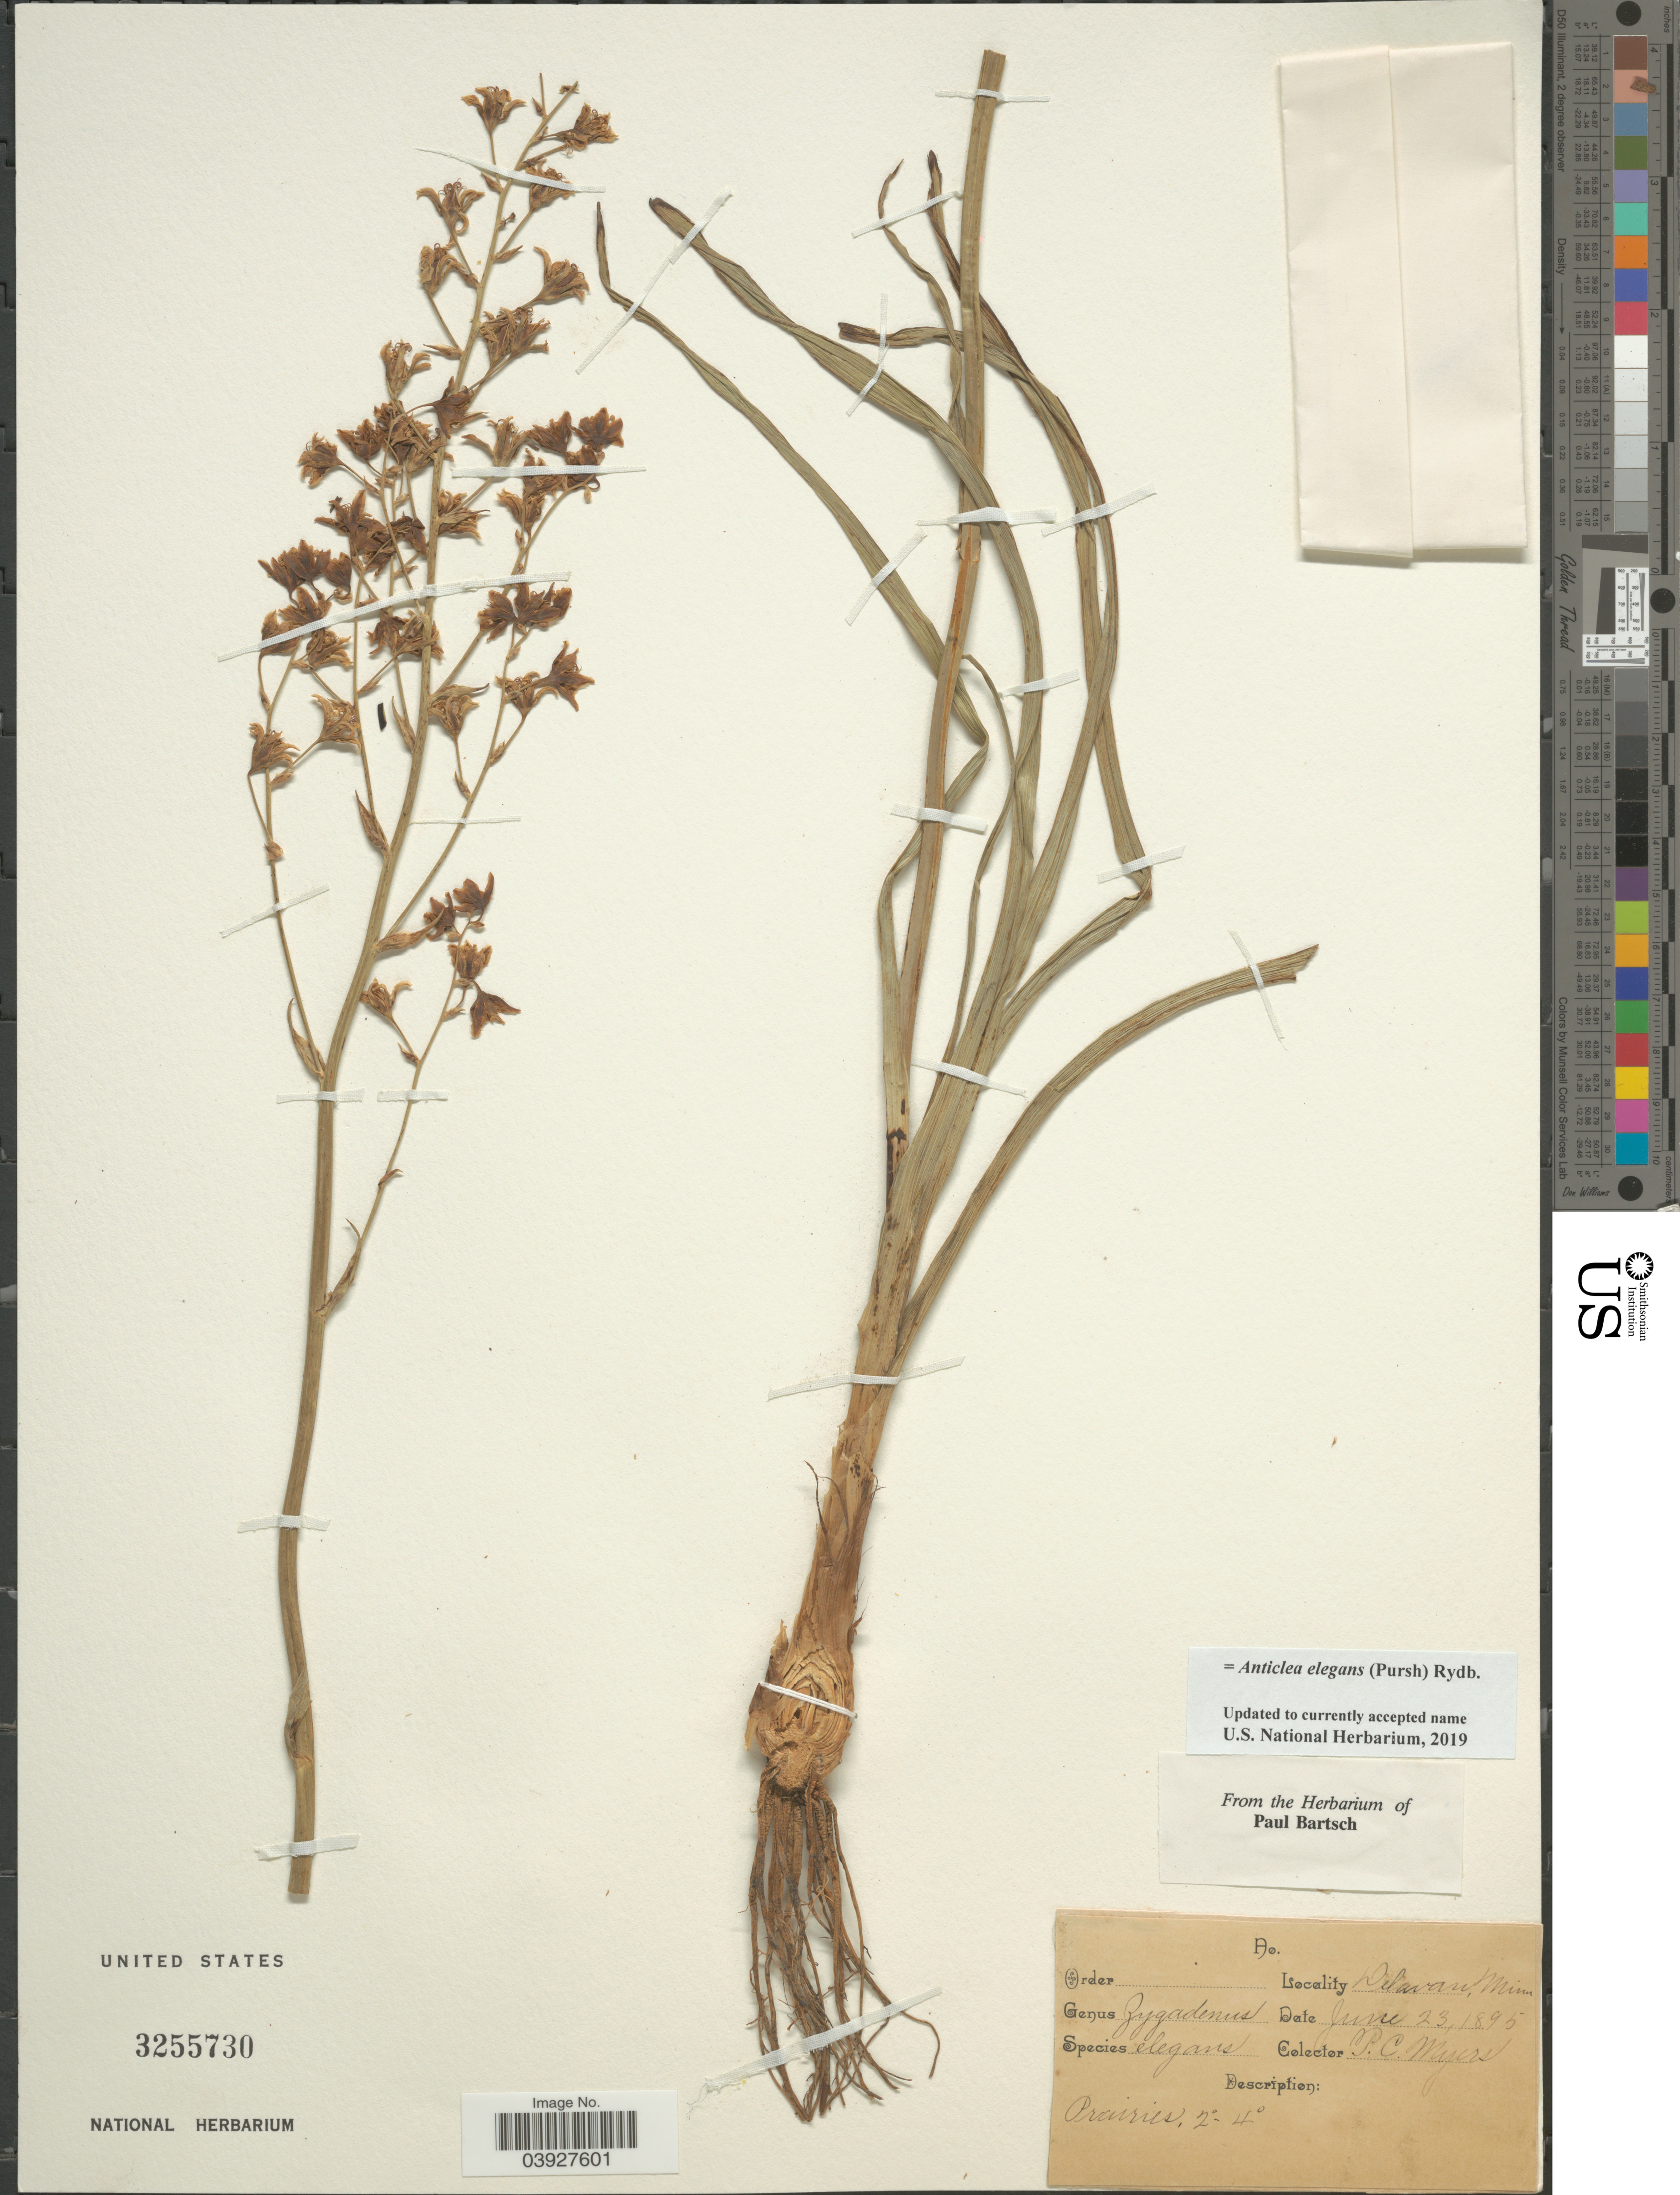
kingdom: Plantae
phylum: Tracheophyta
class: Liliopsida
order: Liliales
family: Melanthiaceae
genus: Anticlea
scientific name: Anticlea elegans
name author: (Pursh) Rydb.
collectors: P. Myers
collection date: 1895-06-23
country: United States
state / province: Minnesota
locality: Dilavan.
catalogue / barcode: US 3255730